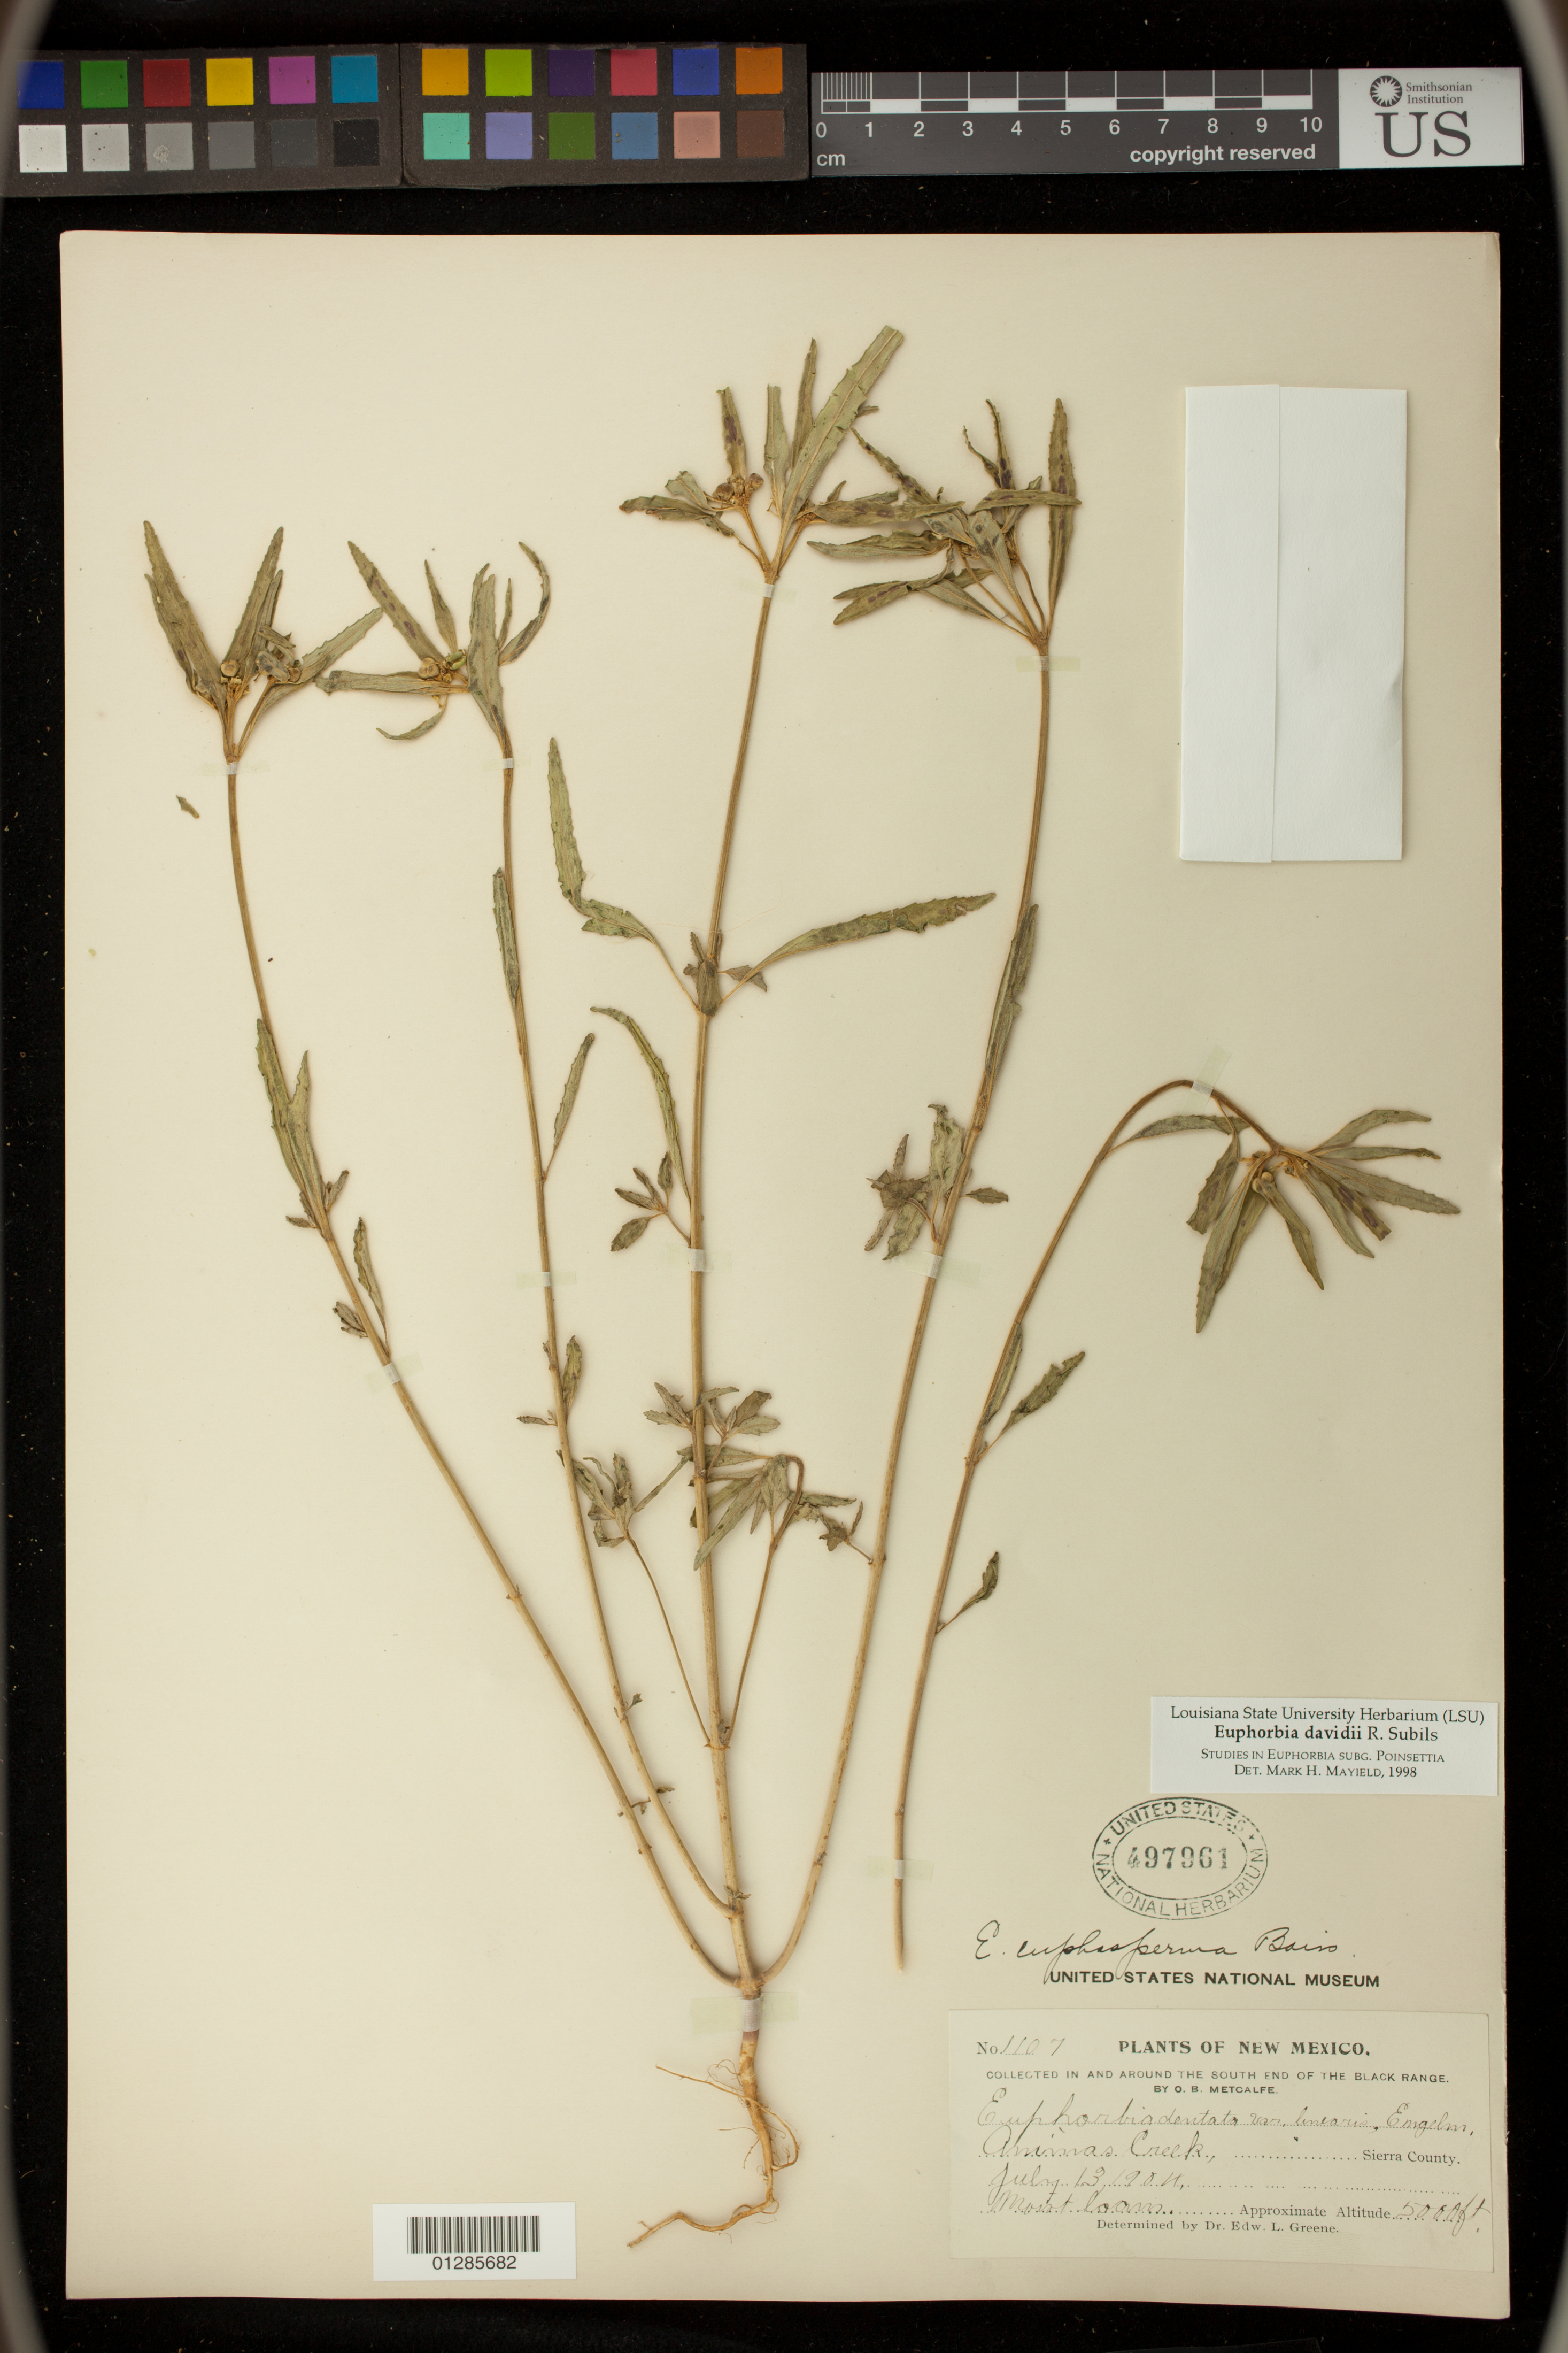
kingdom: Plantae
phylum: Tracheophyta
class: Magnoliopsida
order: Malpighiales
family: Euphorbiaceae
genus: Euphorbia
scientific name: Euphorbia davidii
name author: Subils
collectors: O. Metcalfe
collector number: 1107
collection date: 1904-07-13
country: United States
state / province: New Mexico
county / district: Sierra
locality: Arninas Creek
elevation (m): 1524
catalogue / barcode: US 497961